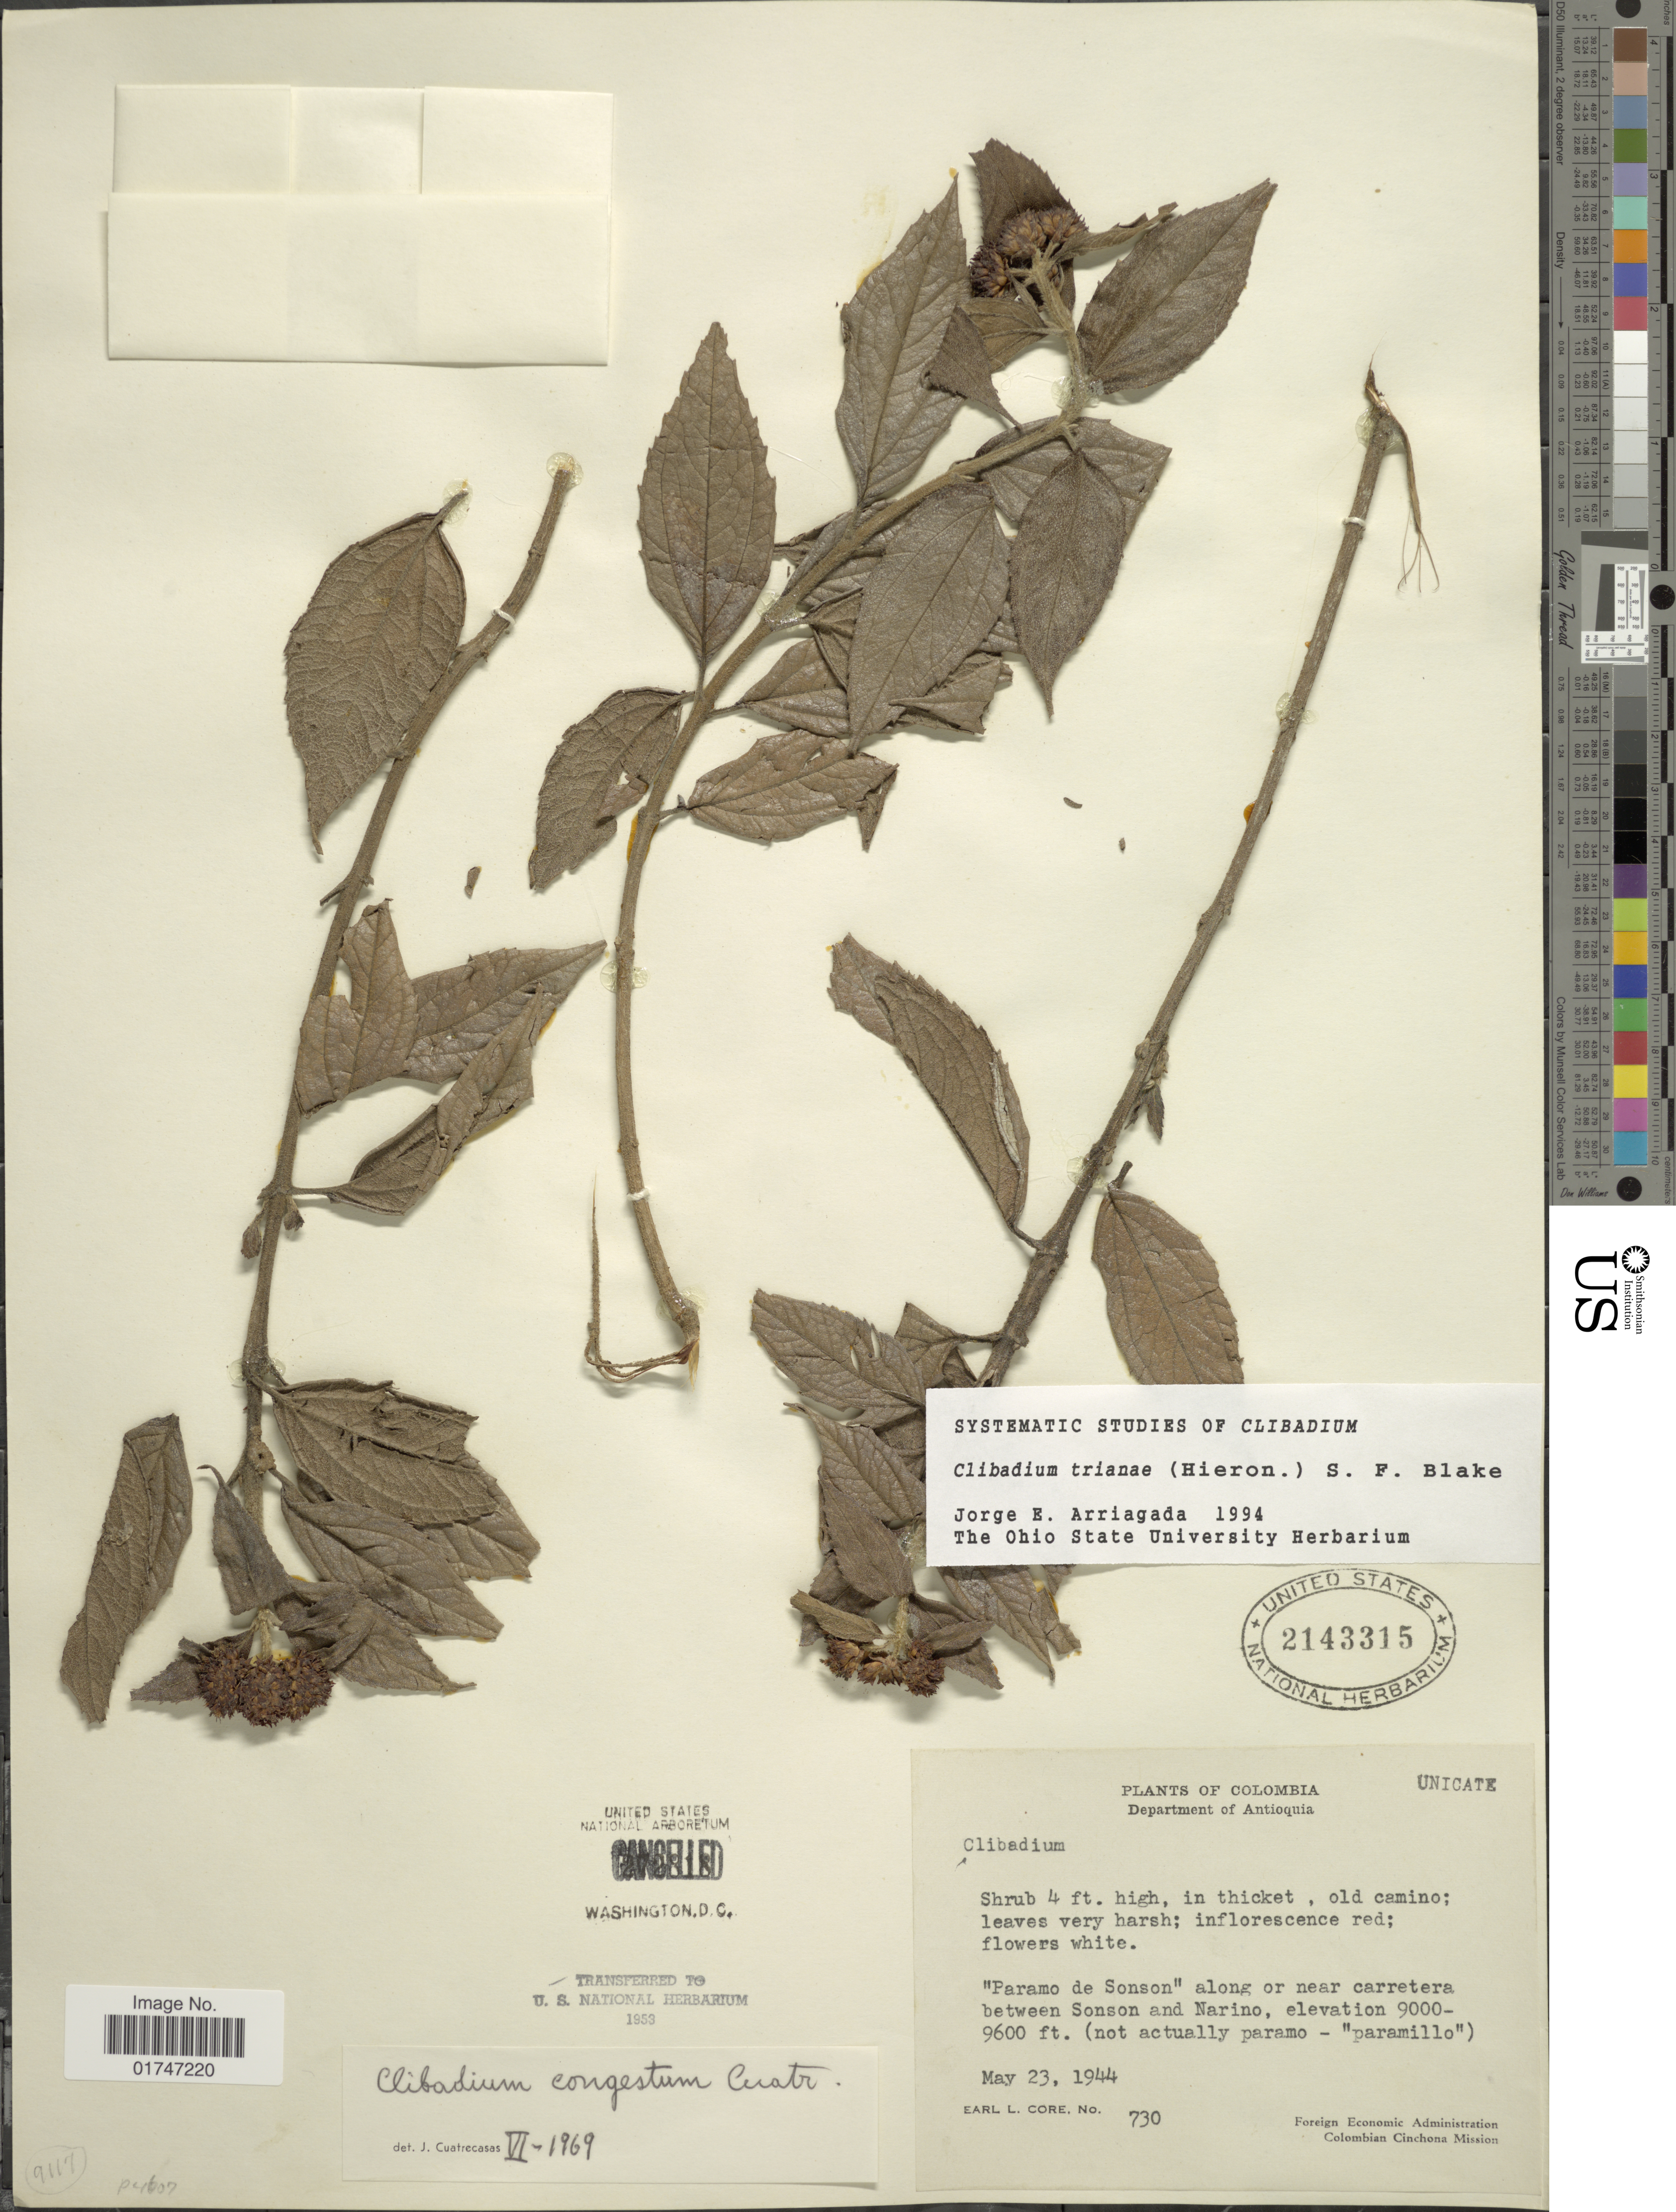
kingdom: Plantae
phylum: Tracheophyta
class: Magnoliopsida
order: Asterales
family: Asteraceae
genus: Clibadium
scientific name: Clibadium trianae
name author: (Hieron.) S.F. Blake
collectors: E. L. Core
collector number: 730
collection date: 1944-05-23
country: Colombia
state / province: Antioquia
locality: Department of Antioquia. "Paramo de Sonson" along or near carretera between Sonson and Narino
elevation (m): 2743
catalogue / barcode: US 2143315